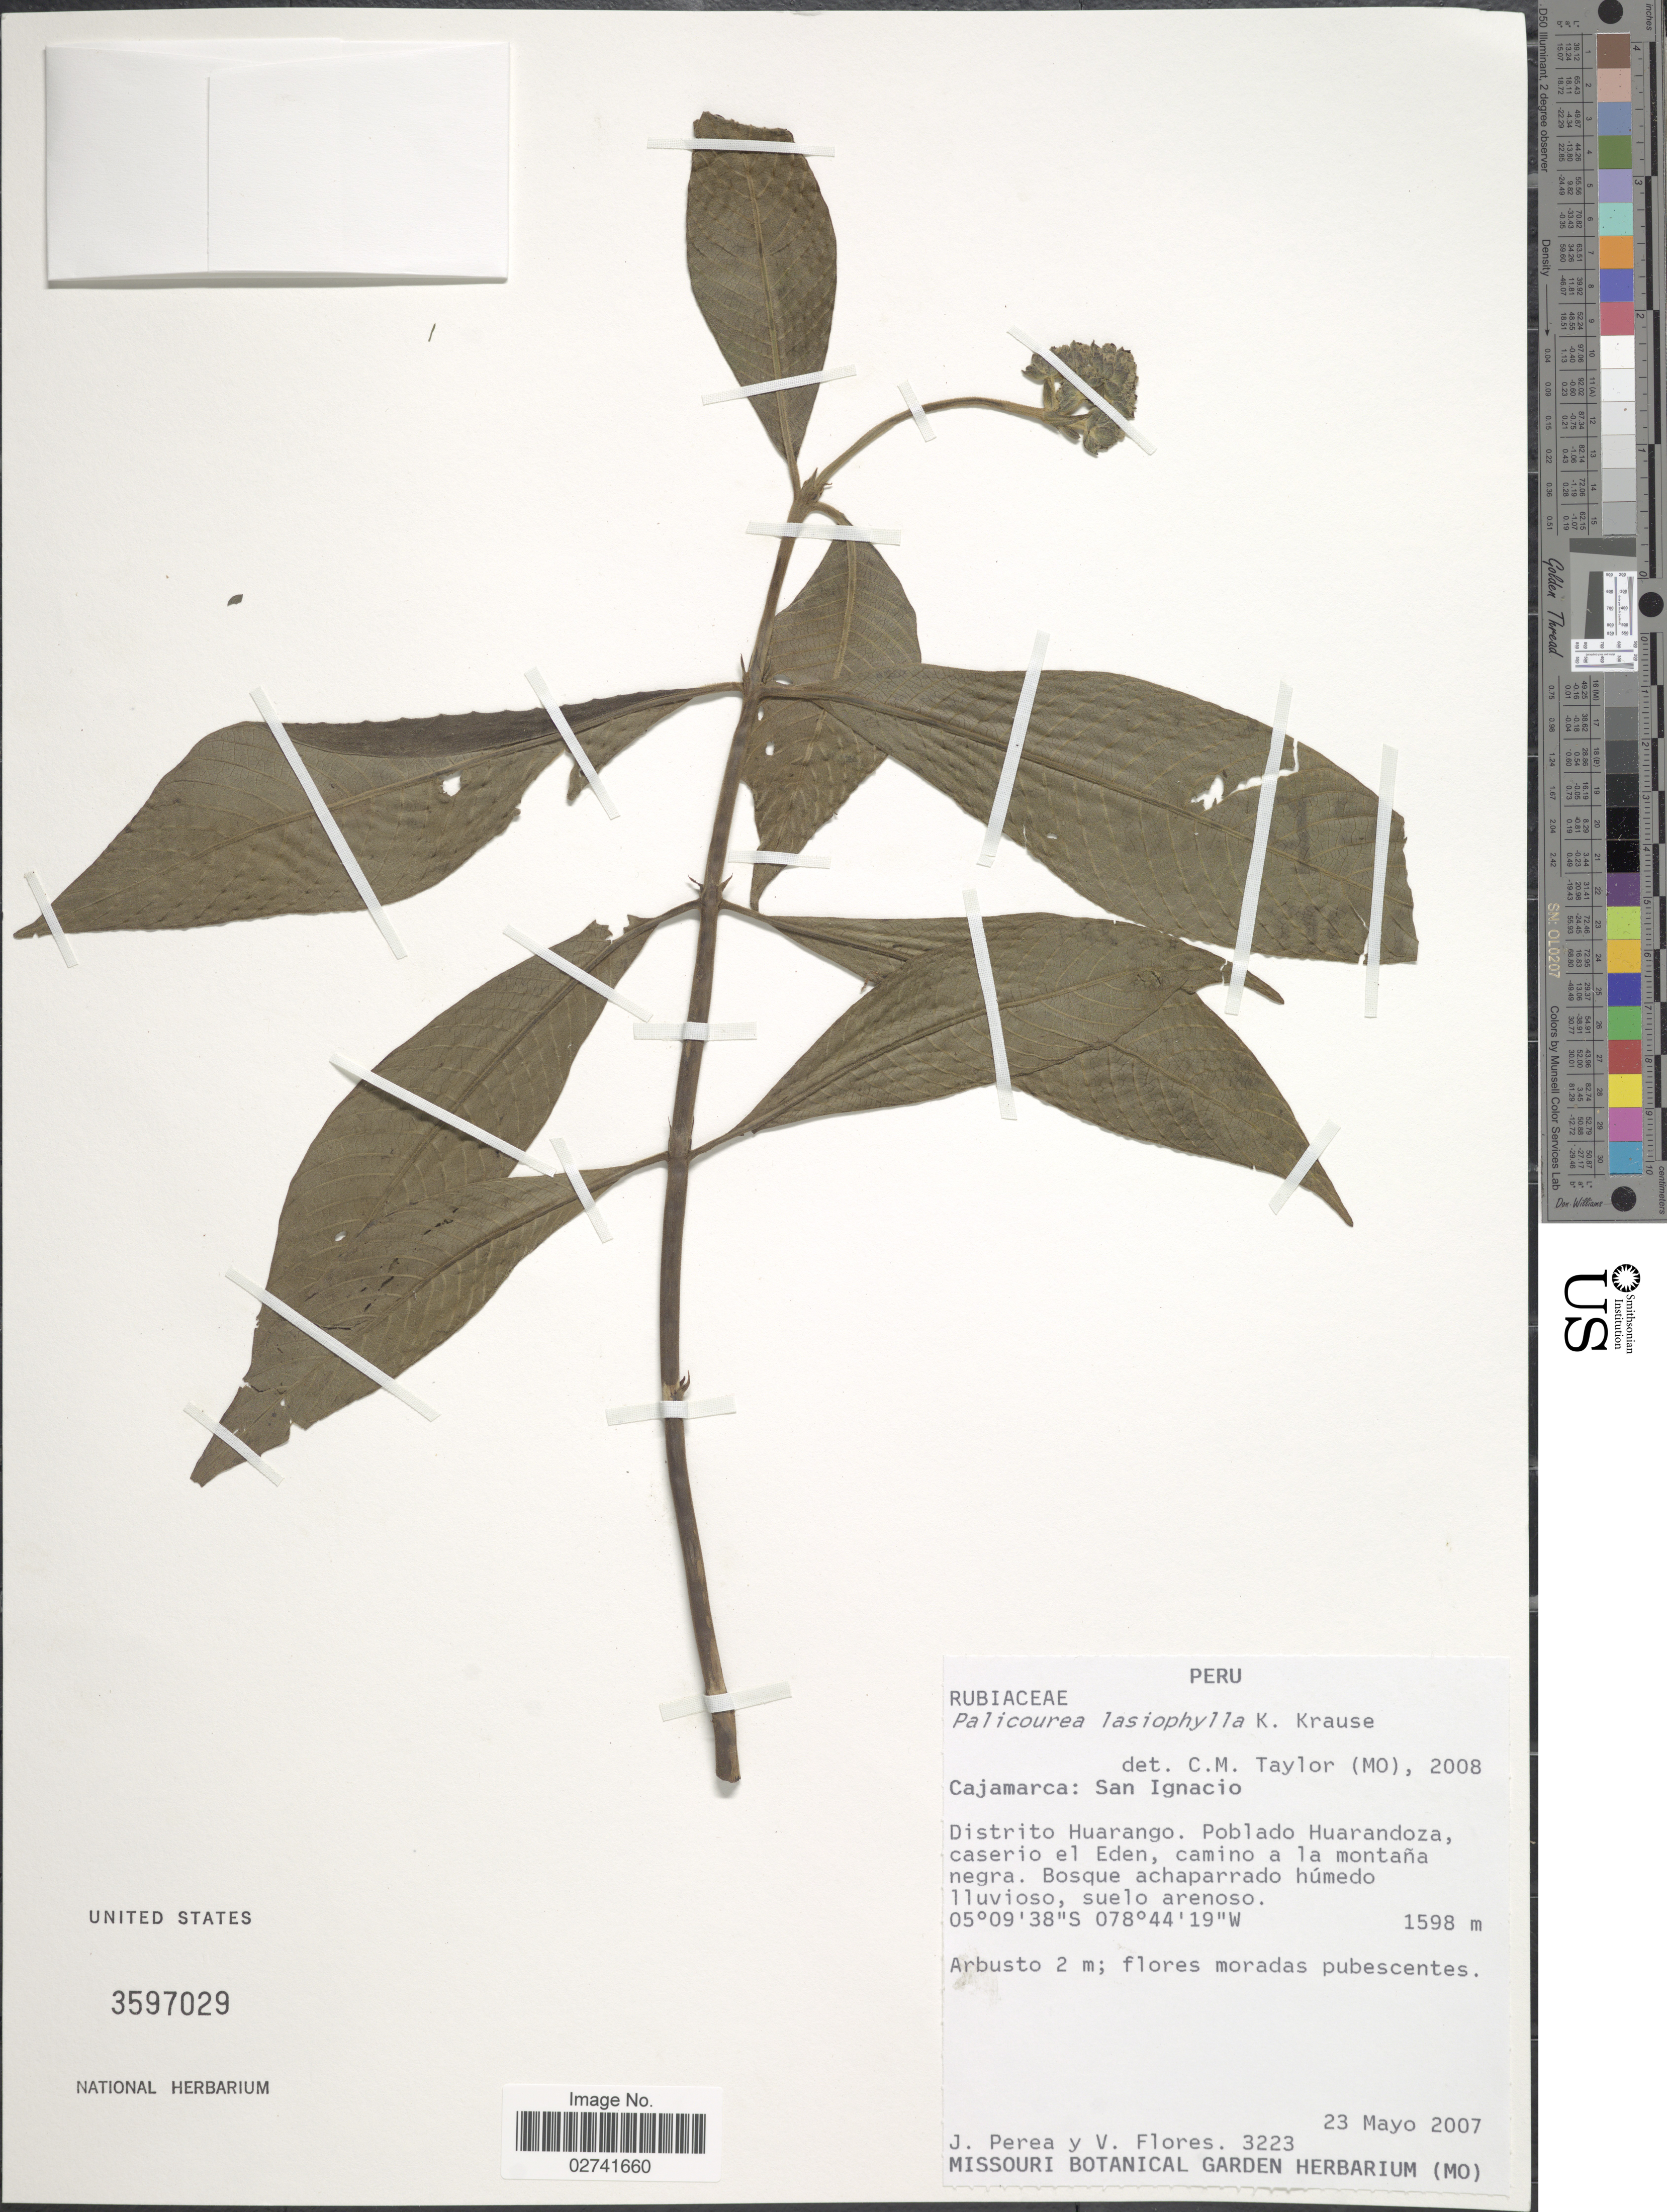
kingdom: Plantae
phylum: Tracheophyta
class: Magnoliopsida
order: Gentianales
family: Rubiaceae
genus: Palicourea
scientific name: Palicourea lasiophylla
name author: K. Krause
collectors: J. Perea & V. Flores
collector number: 3223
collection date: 2007-05-23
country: Peru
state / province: Cajamarca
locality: San Ignacio, Distrito Huarango, Poblado Huarandoza, caserio el Eden, camino a la montaña negra. Bosque achaparrado húmedo lluvioso, suelo arenoso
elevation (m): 1598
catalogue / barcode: US 3597029